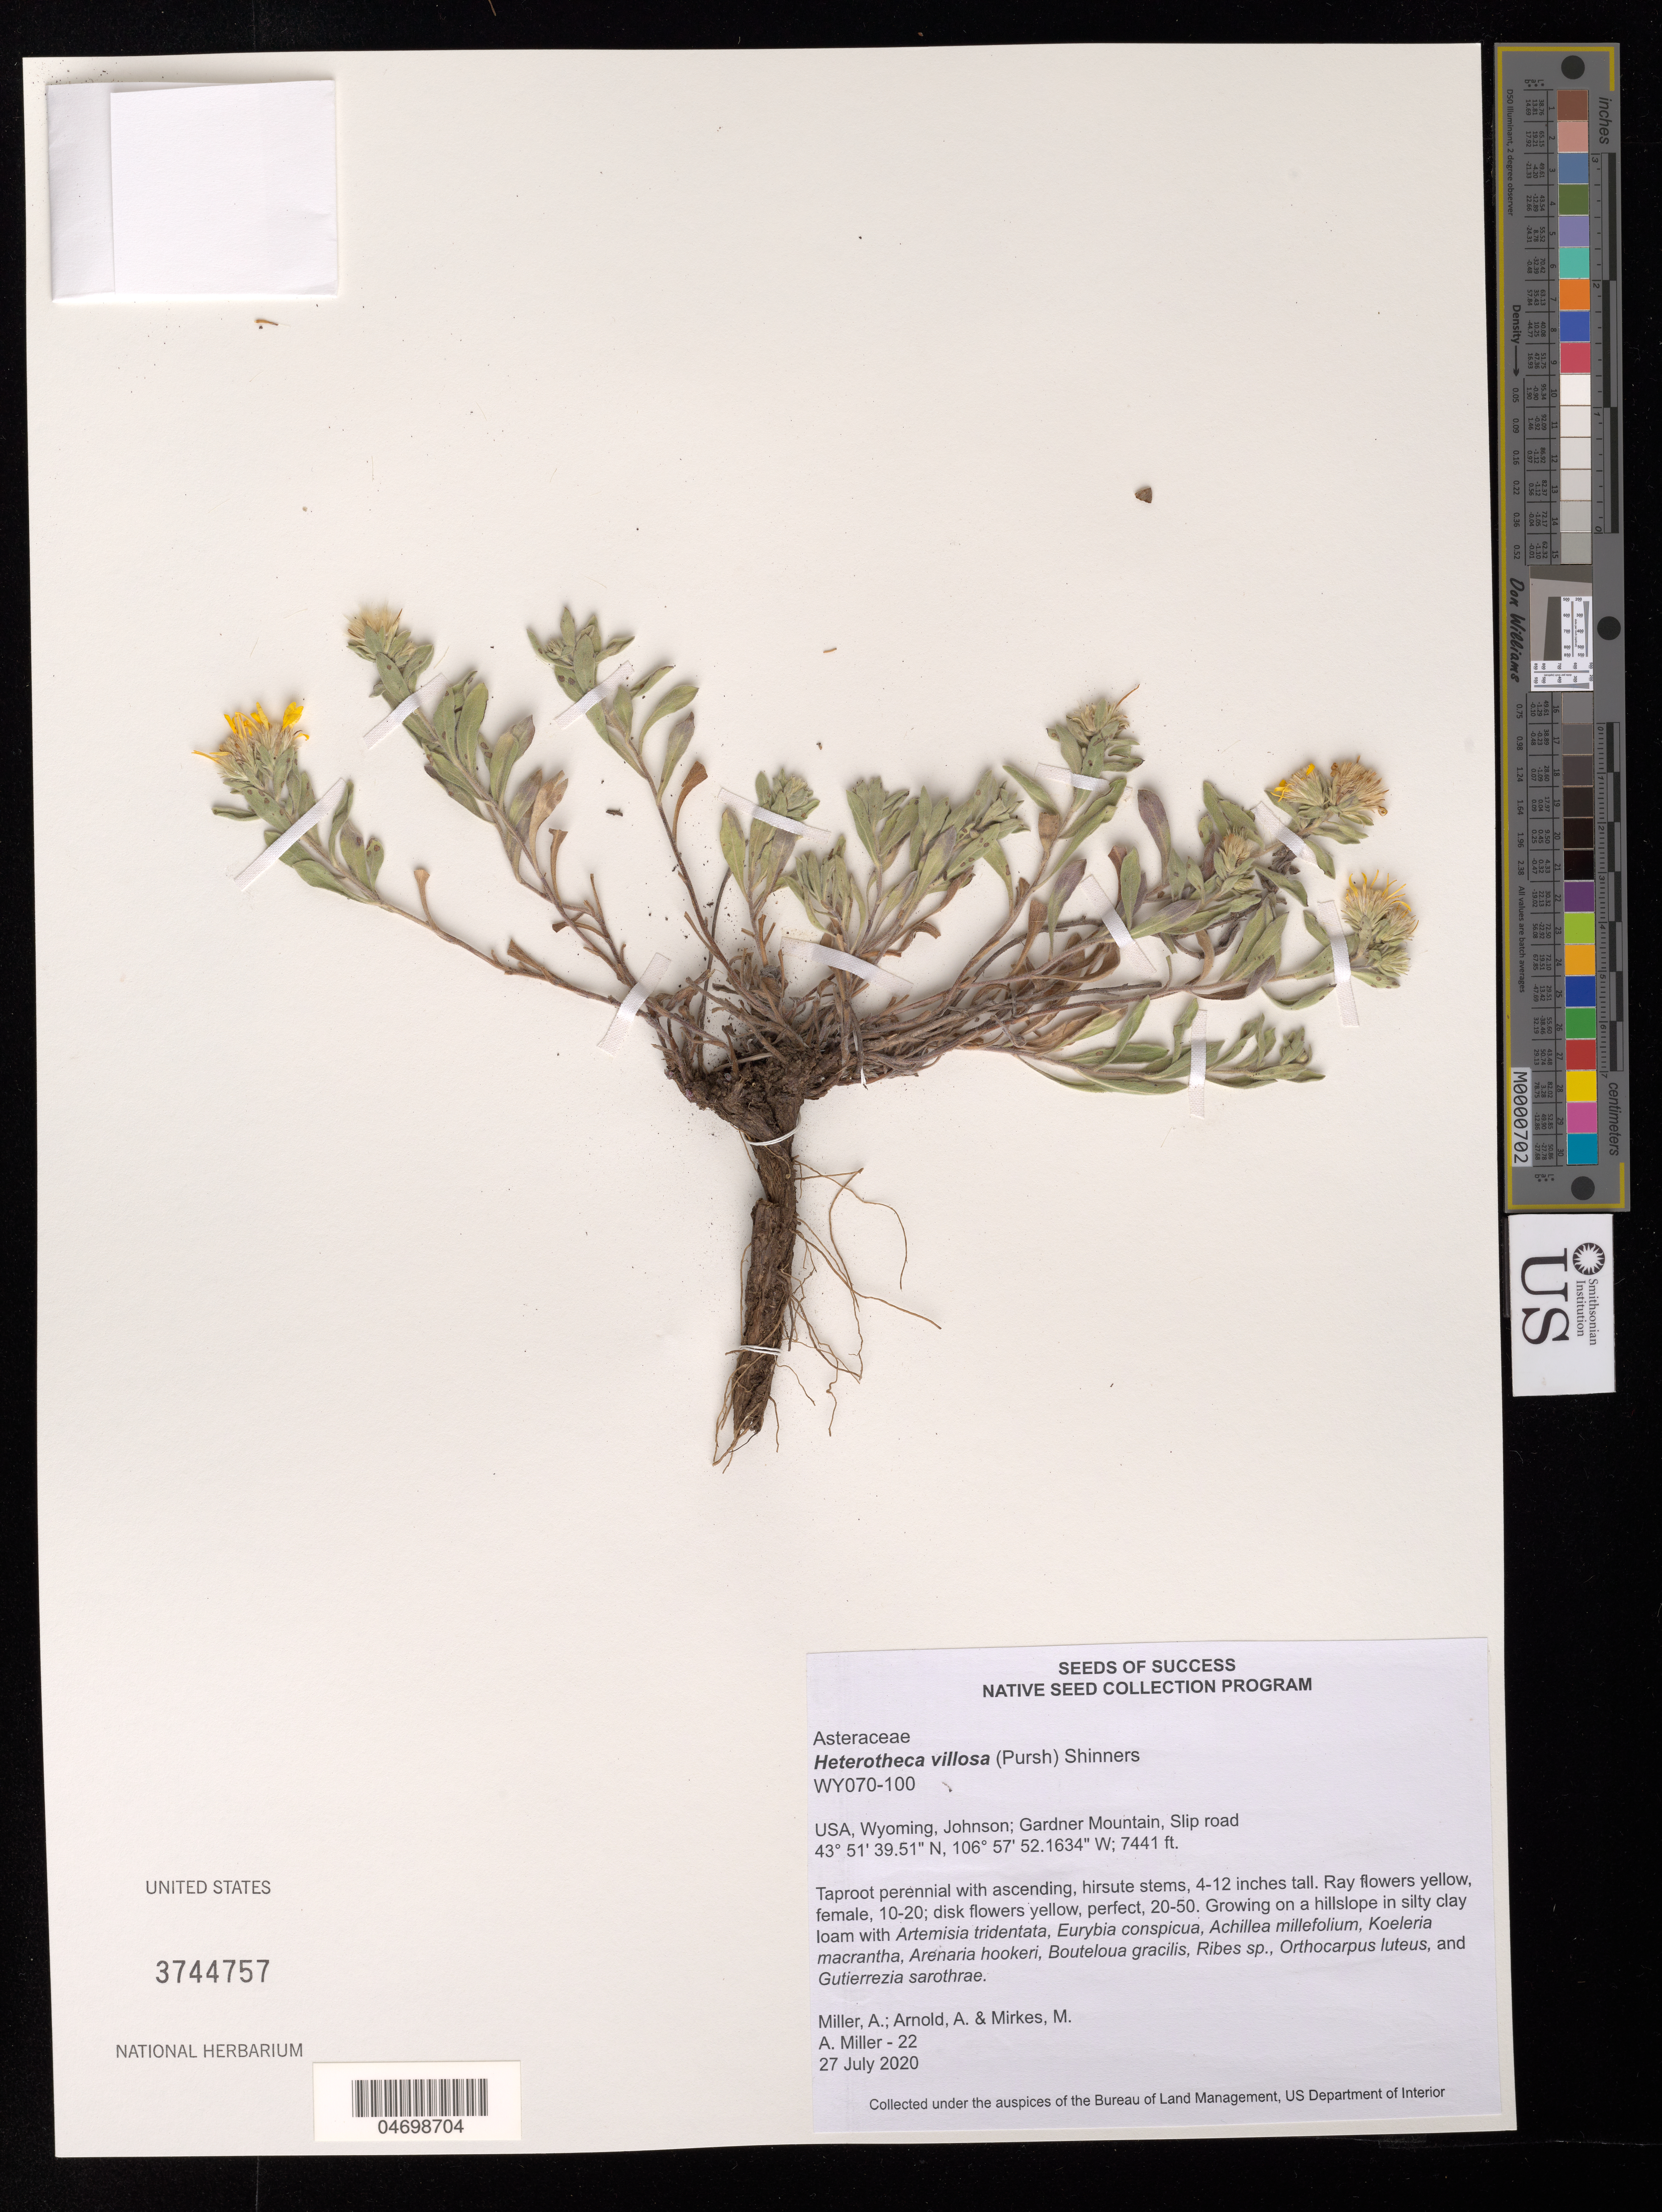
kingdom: Plantae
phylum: Tracheophyta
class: Magnoliopsida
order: Asterales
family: Asteraceae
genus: Heterotheca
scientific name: Heterotheca villosa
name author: (Pursh) Shinners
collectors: A. Miller, A. Arnold & M. Mirkes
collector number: WY070-100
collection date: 2020-07-27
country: United States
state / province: Wyoming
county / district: Johnson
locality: Gardner Mtn, Slip road.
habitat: Hillslope, silty clay loam. With Artemisia tridentata, Arenaria hookeri, Bouteloua gracilis, Ribes sp., etc.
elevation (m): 2268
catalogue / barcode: US 3744757